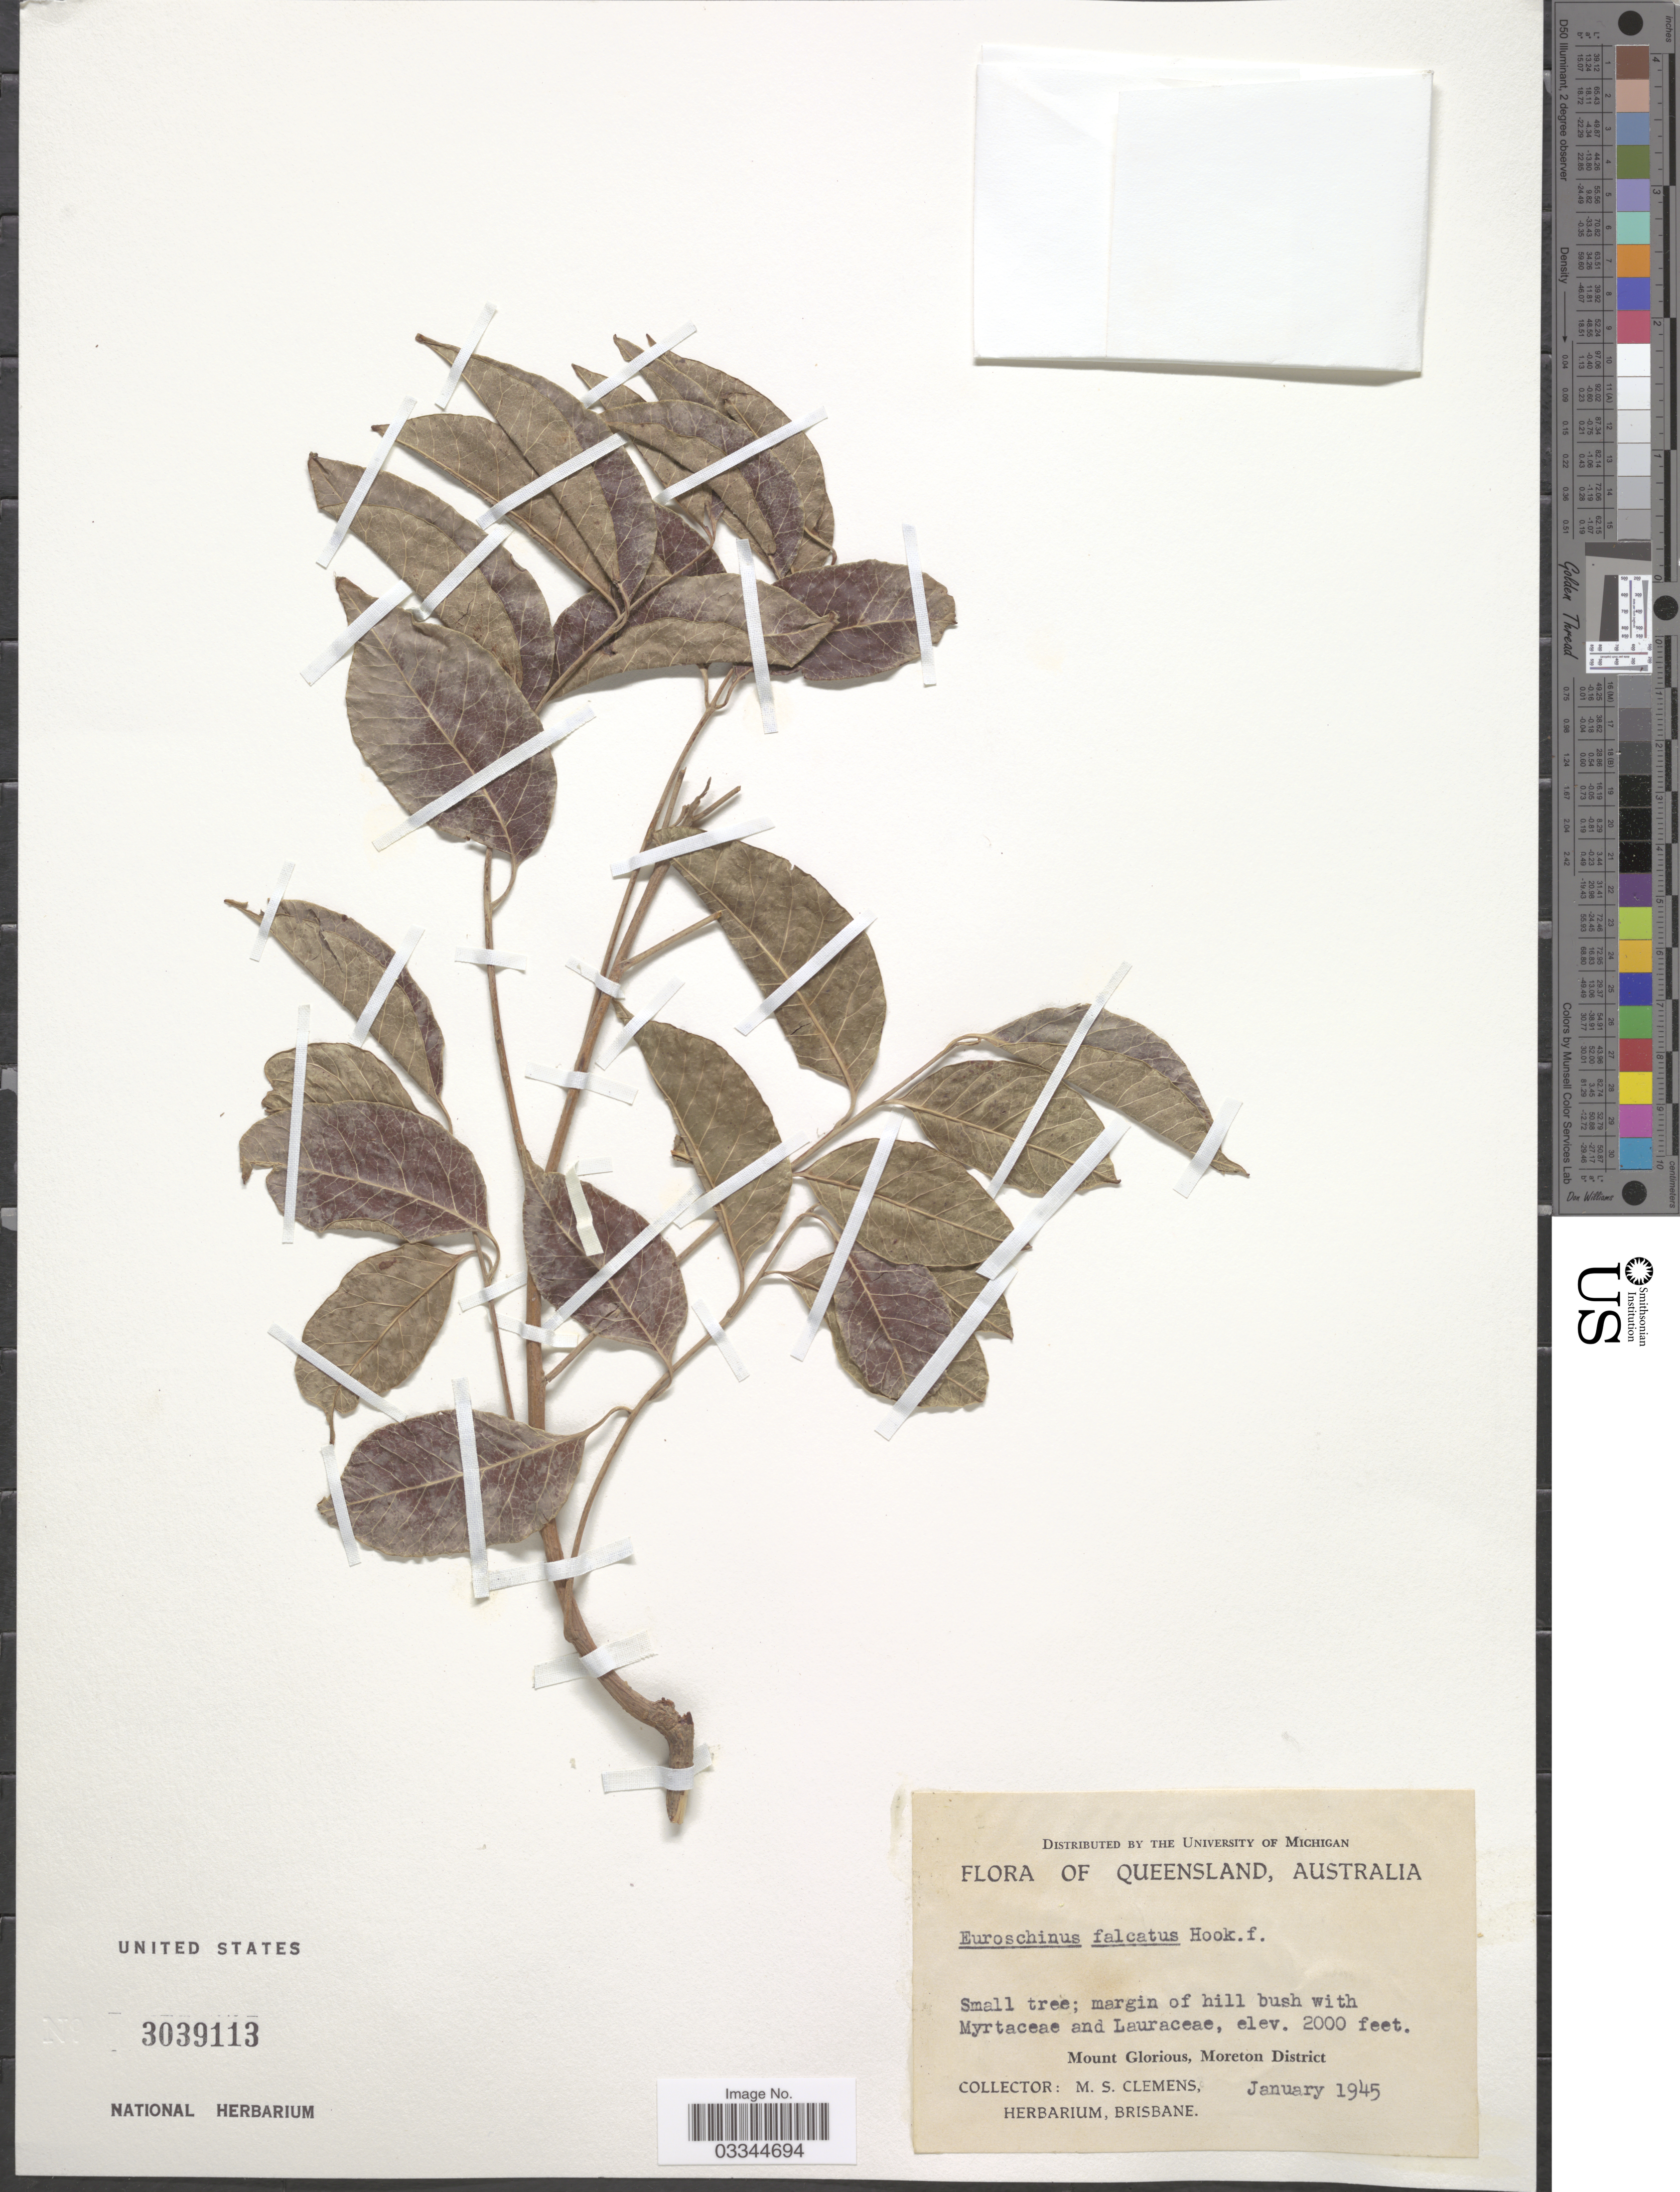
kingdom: Plantae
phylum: Tracheophyta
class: Magnoliopsida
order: Sapindales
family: Anacardiaceae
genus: Euroschinus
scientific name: Euroschinus falcatus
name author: Hook. f.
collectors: M. S. Clemens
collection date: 1945-01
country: Australia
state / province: Queensland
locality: Mount Glorious, Moreton District.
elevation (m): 610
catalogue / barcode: US 3039113